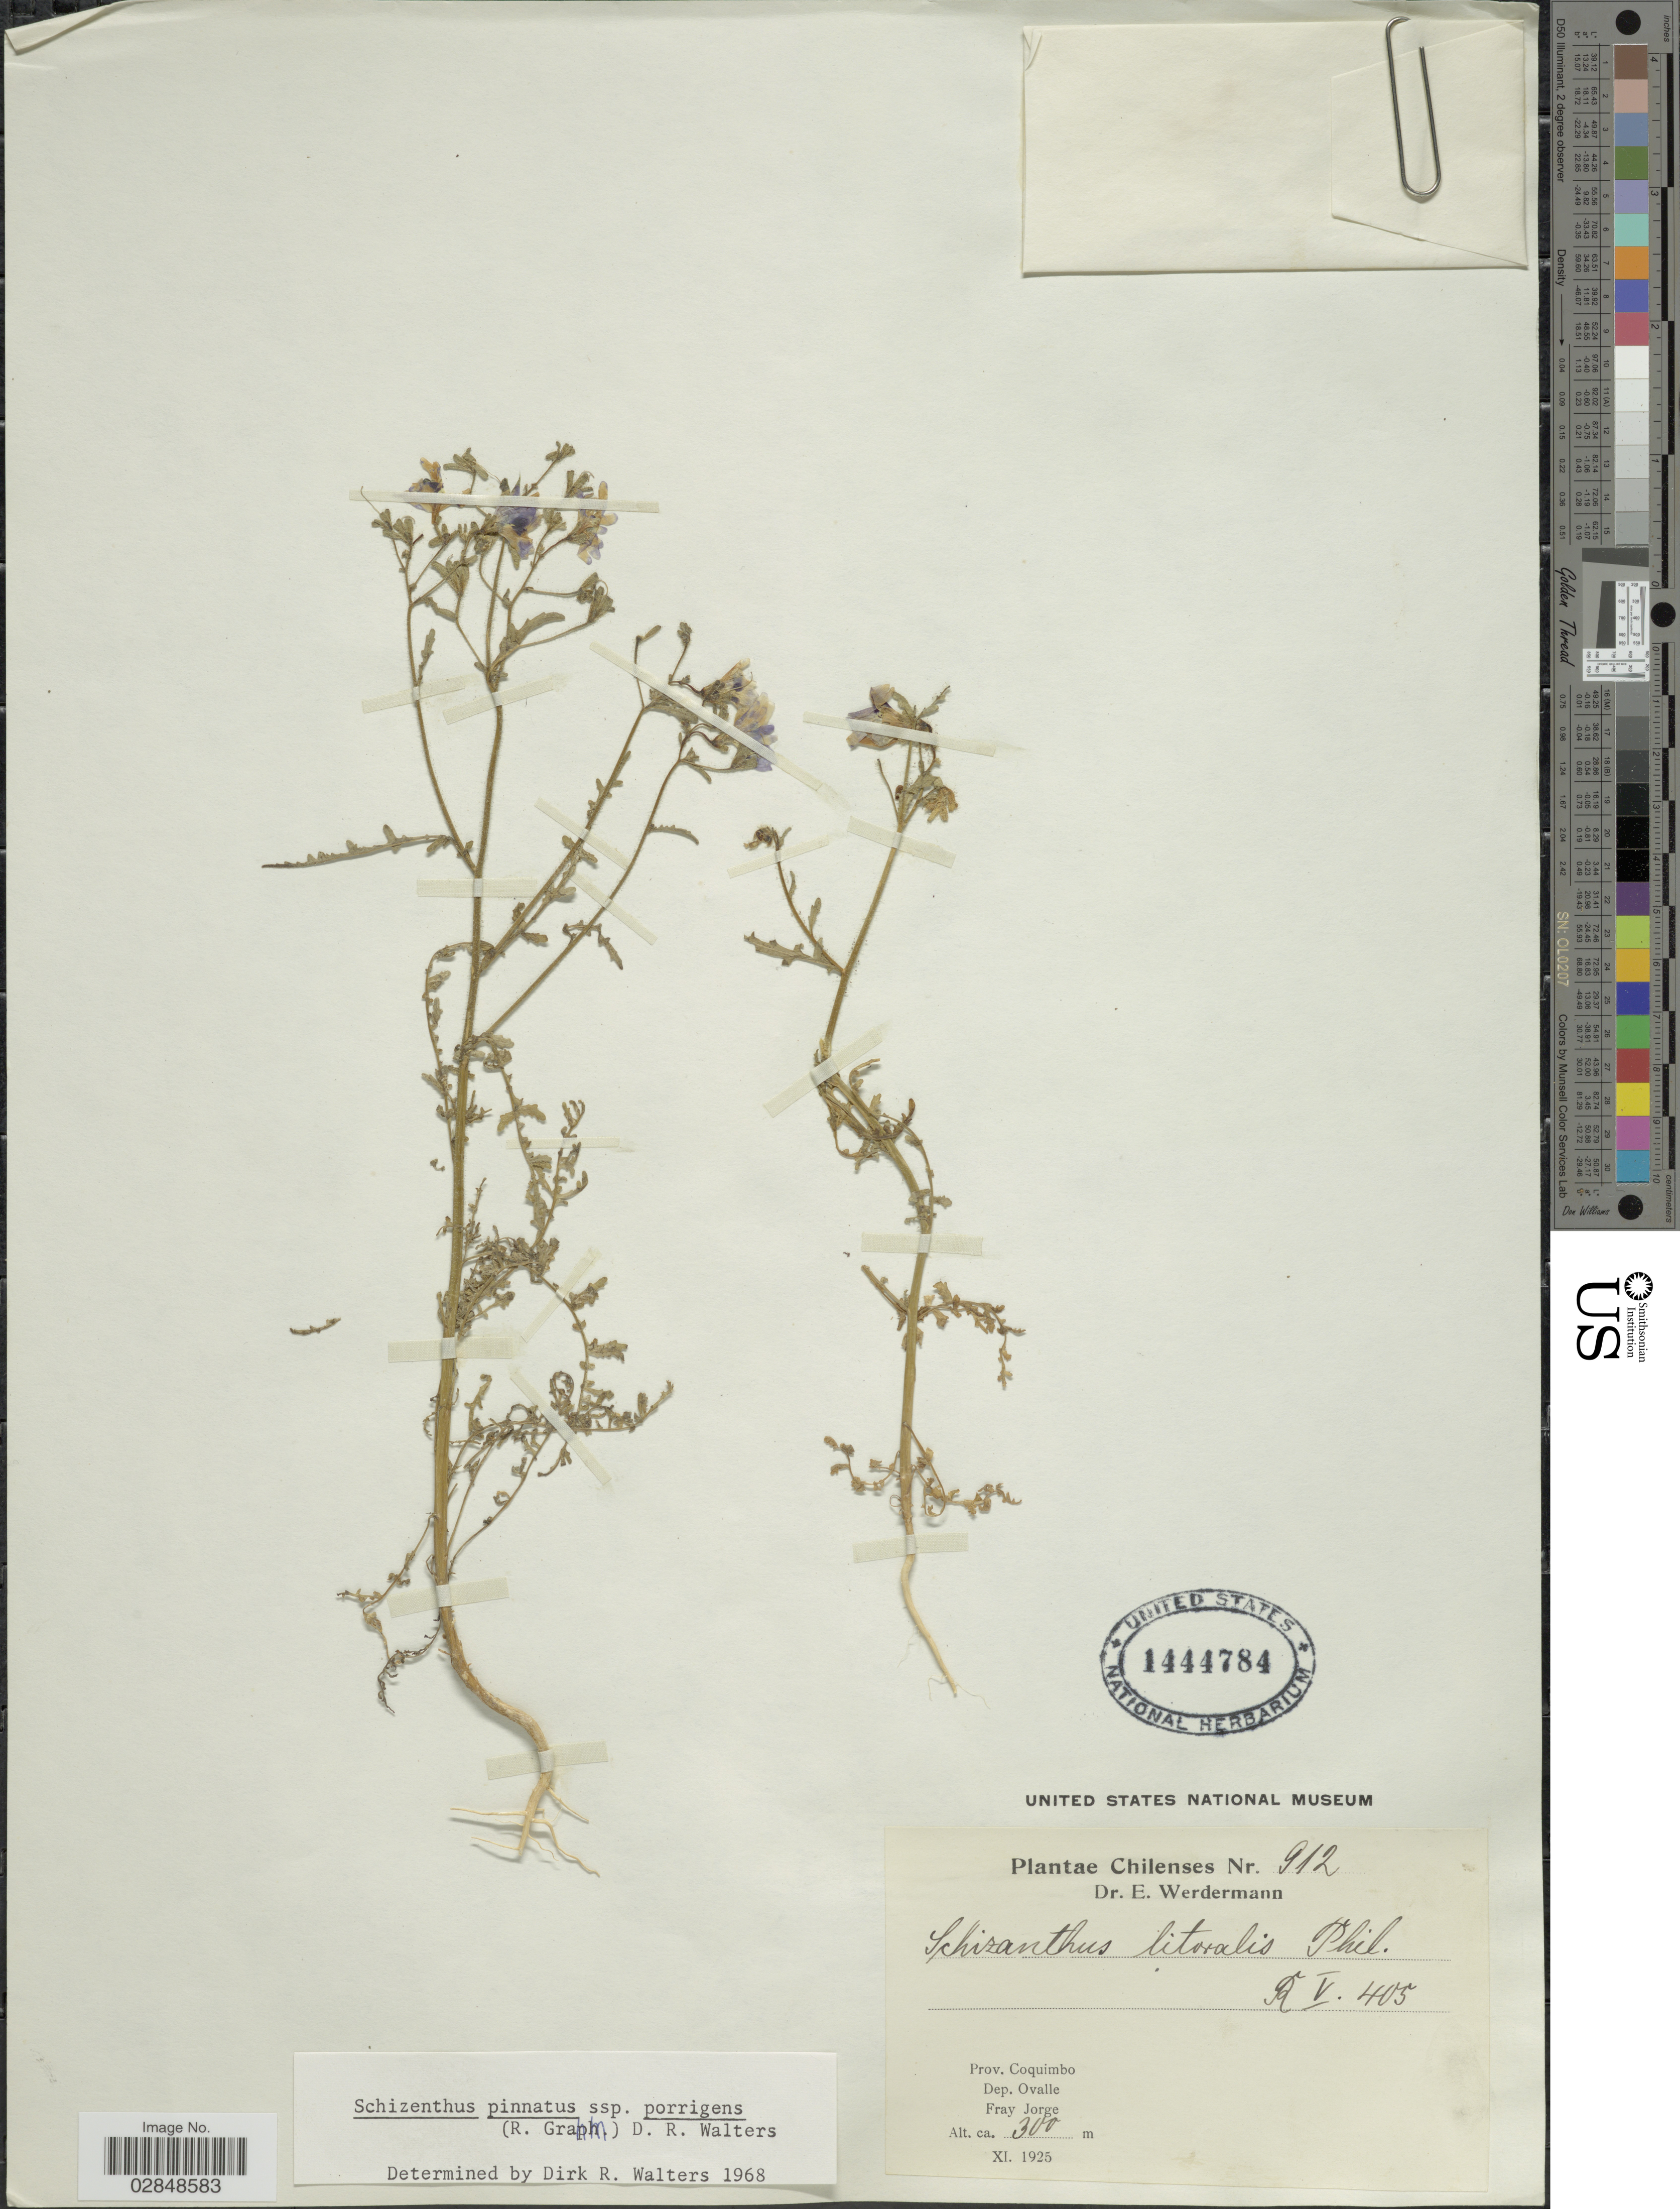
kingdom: Plantae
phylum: Tracheophyta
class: Magnoliopsida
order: Solanales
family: Solanaceae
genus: Schizanthus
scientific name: Schizanthus porrigens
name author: Graham ex Hook.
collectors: E. Werdermann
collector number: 912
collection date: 1925-11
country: Chile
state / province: Coquimbo (IV)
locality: Dep. Ovalle. Fray Jorge.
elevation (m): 300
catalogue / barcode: US 1444784